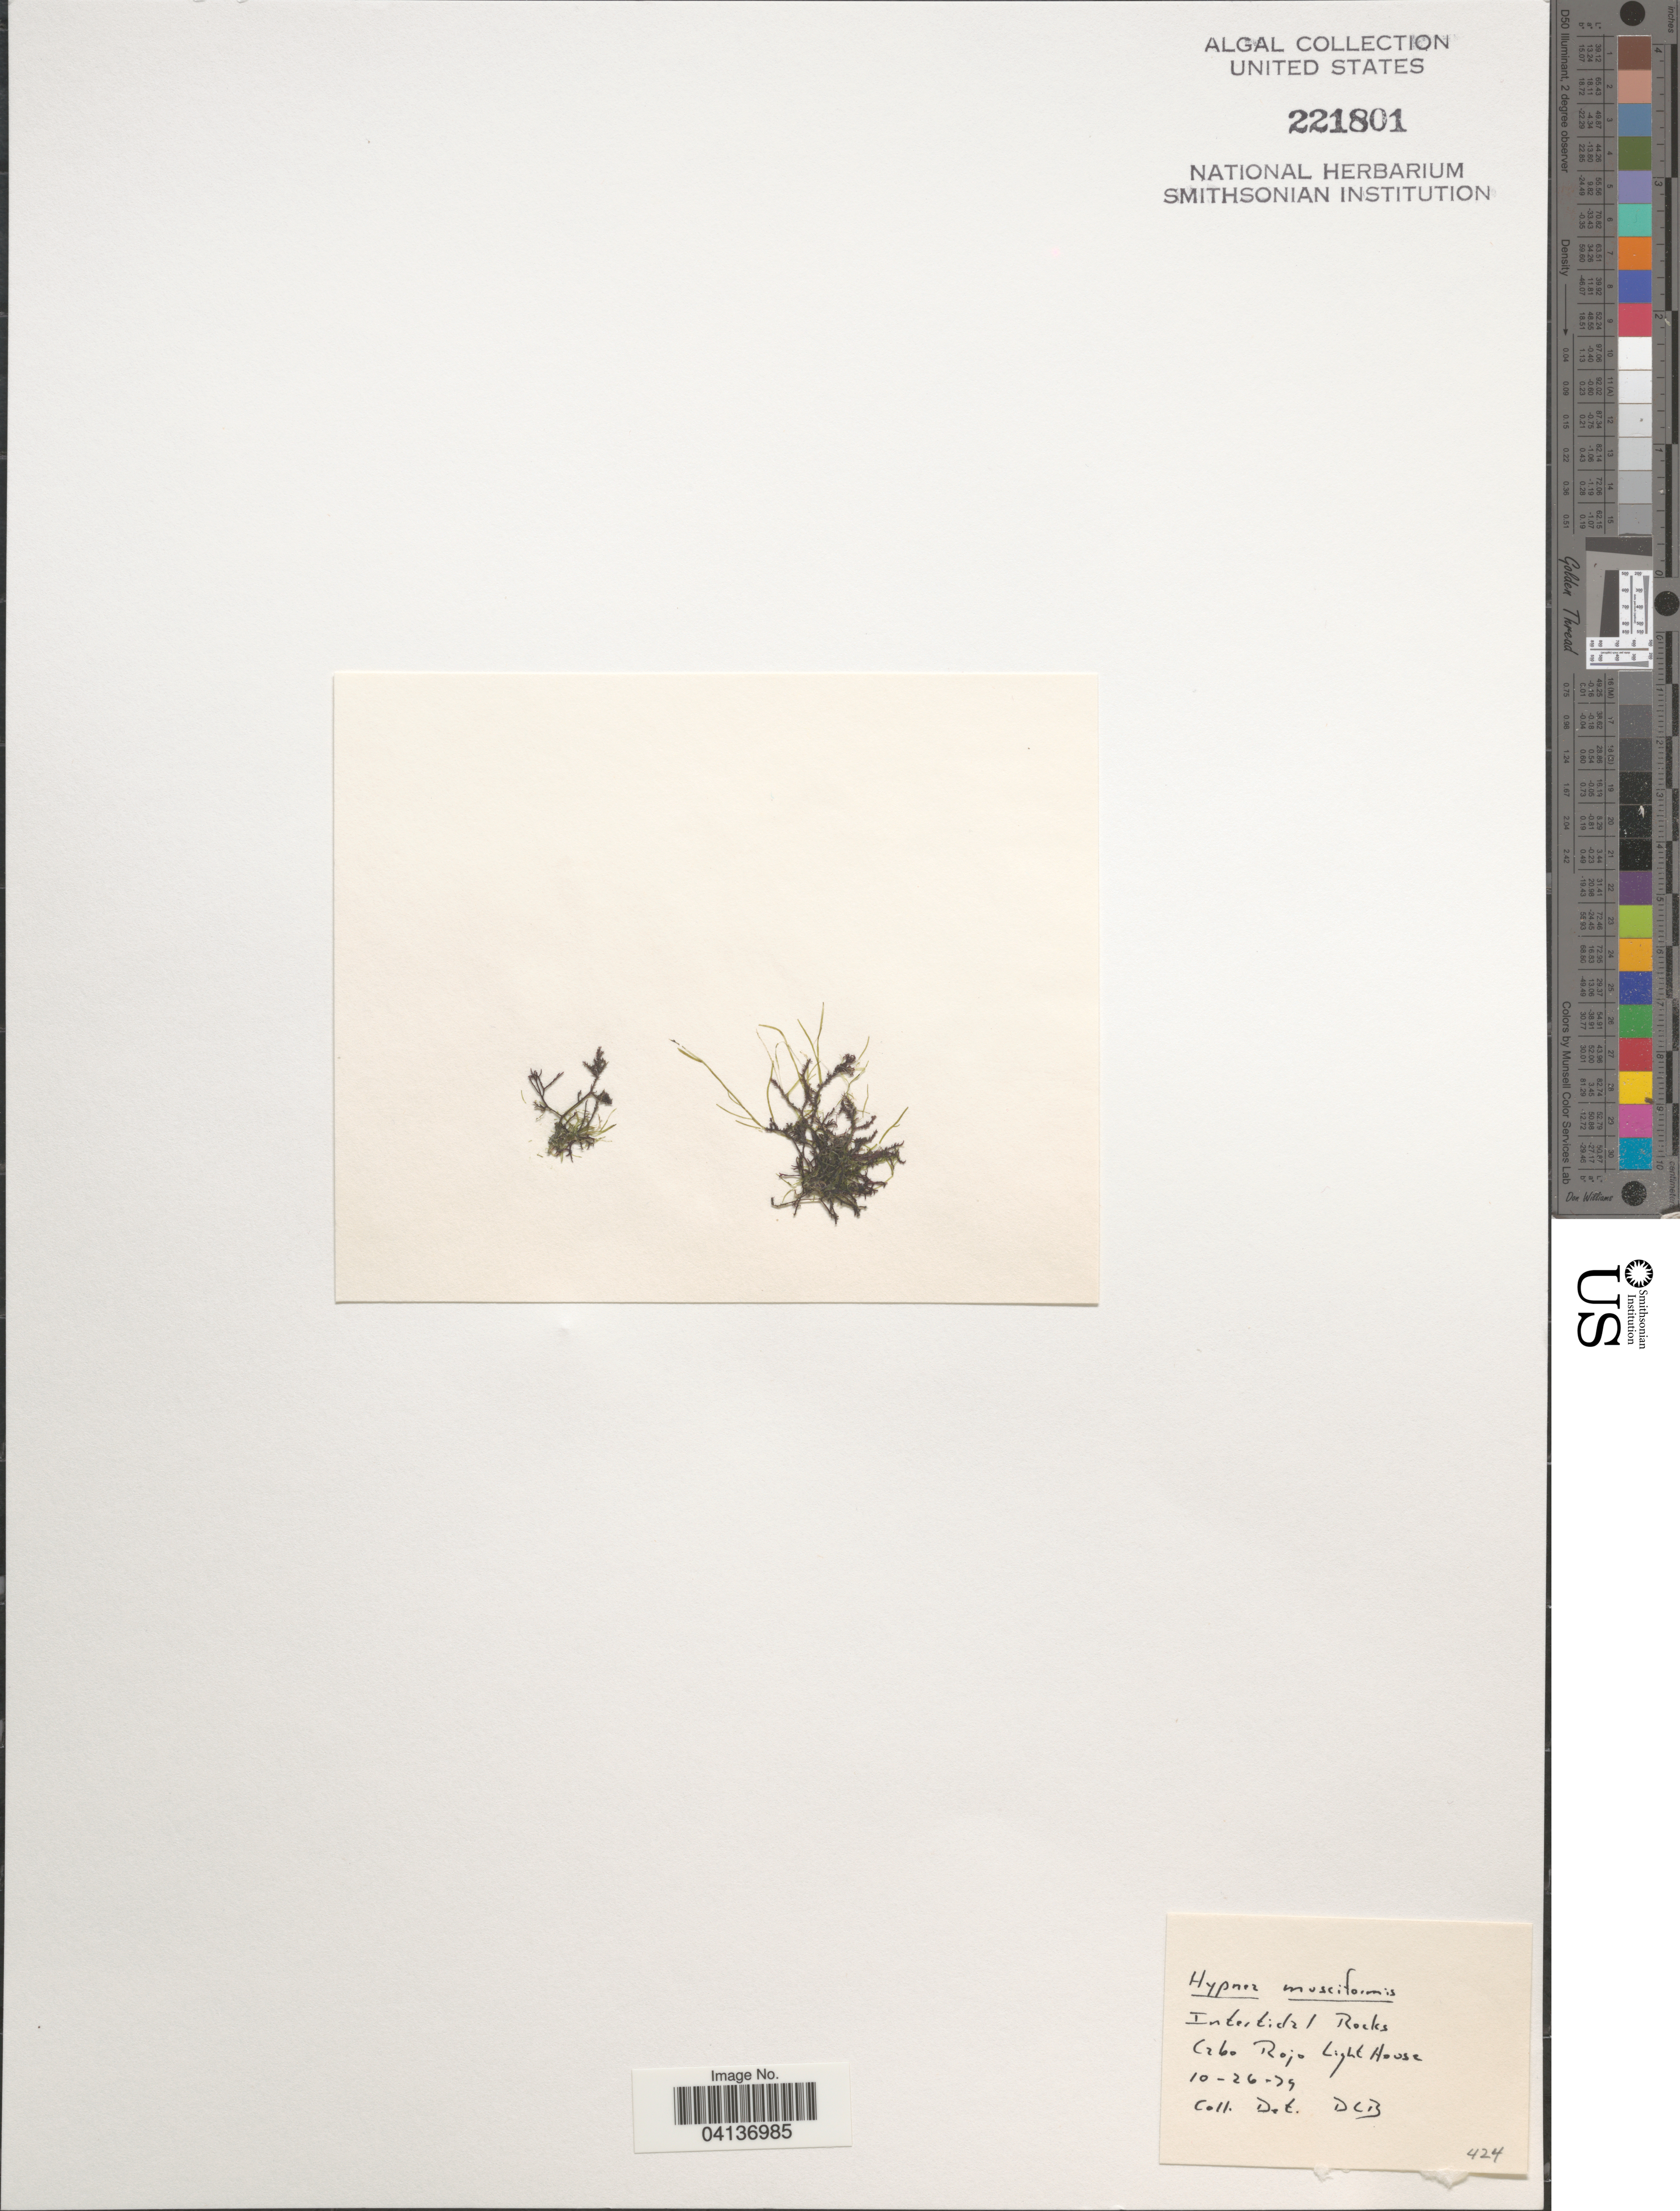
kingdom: Plantae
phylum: Rhodophyta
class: Florideophyceae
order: Gigartinales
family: Cystocloniaceae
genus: Hypnea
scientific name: Hypnea musciformis var. esperi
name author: J. Agardh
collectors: D. L. B.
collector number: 424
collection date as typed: Transcribed d/m/y: 26/10/79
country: Puerto Rico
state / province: Çabo Rojo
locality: Intertidal Rocks. Cabo Rojo Light House.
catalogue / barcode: US 221801